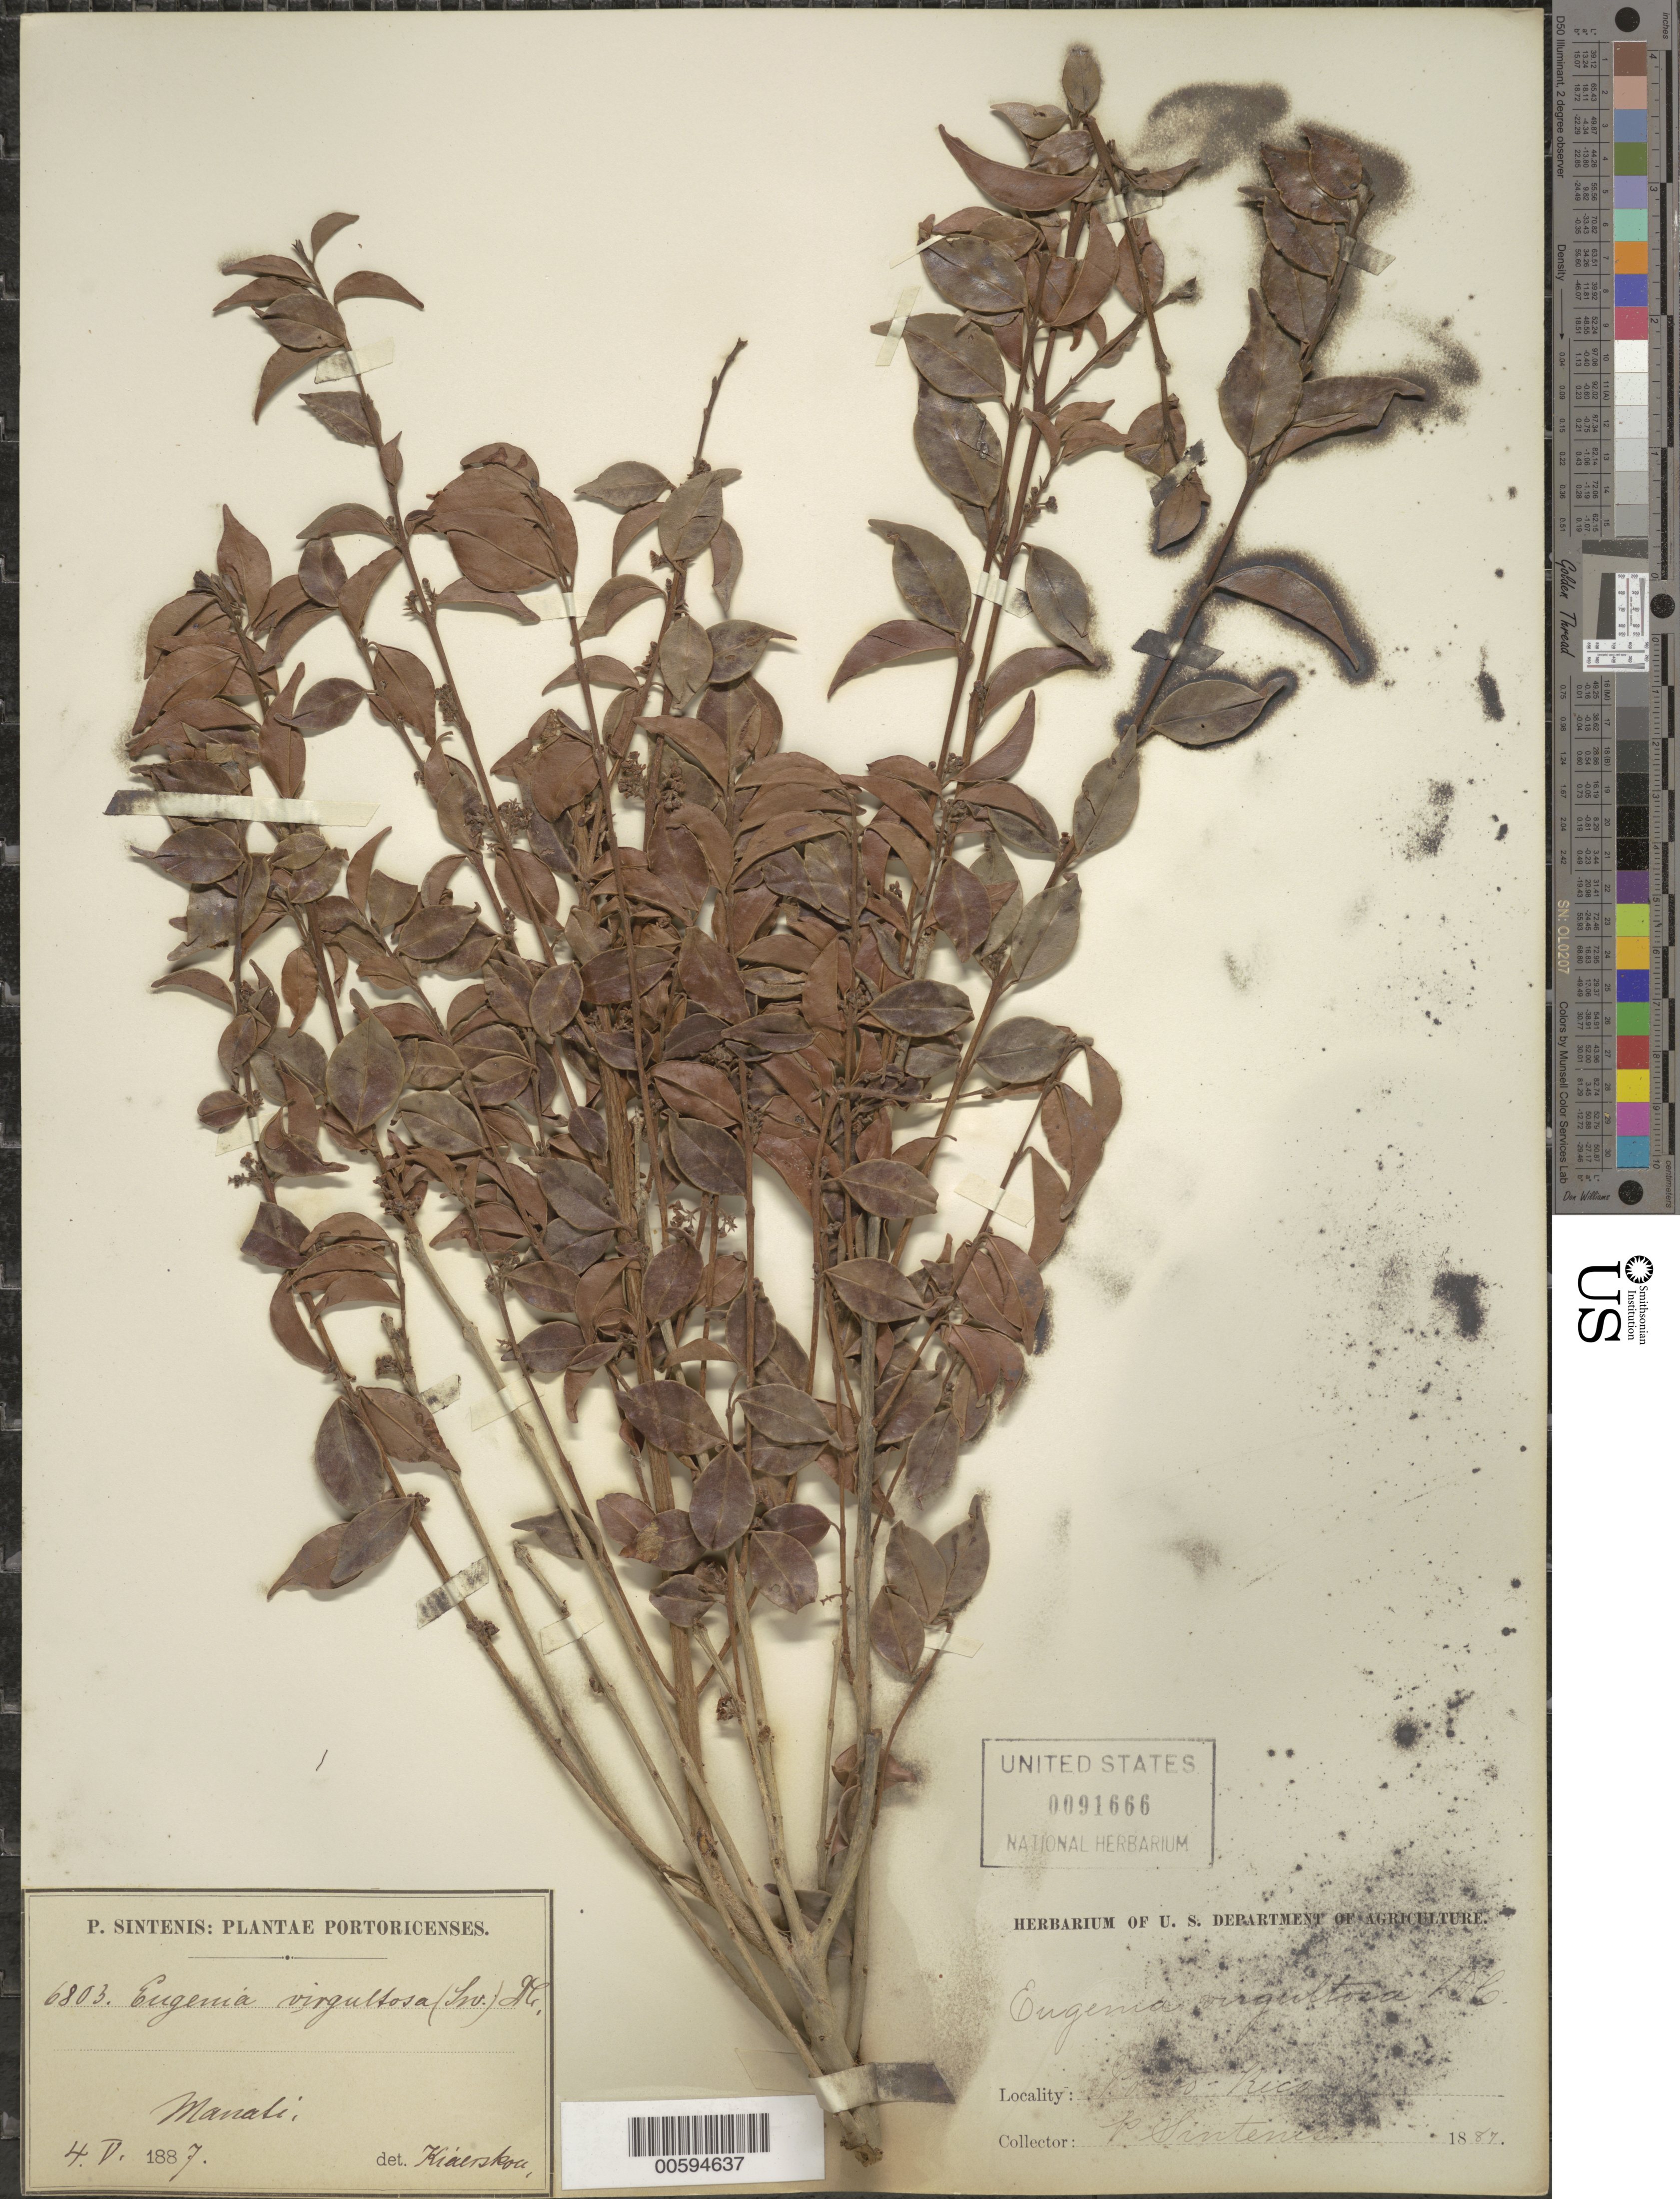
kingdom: Plantae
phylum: Tracheophyta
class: Magnoliopsida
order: Myrtales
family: Myrtaceae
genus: Eugenia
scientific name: Eugenia biflora var. ludibunda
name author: (Bertero) Krug & Urb.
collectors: P. Sintenis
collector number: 6803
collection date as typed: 04 May 1887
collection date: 1887-05-04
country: Puerto Rico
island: Greater Antilles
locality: Manati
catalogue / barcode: US 91666